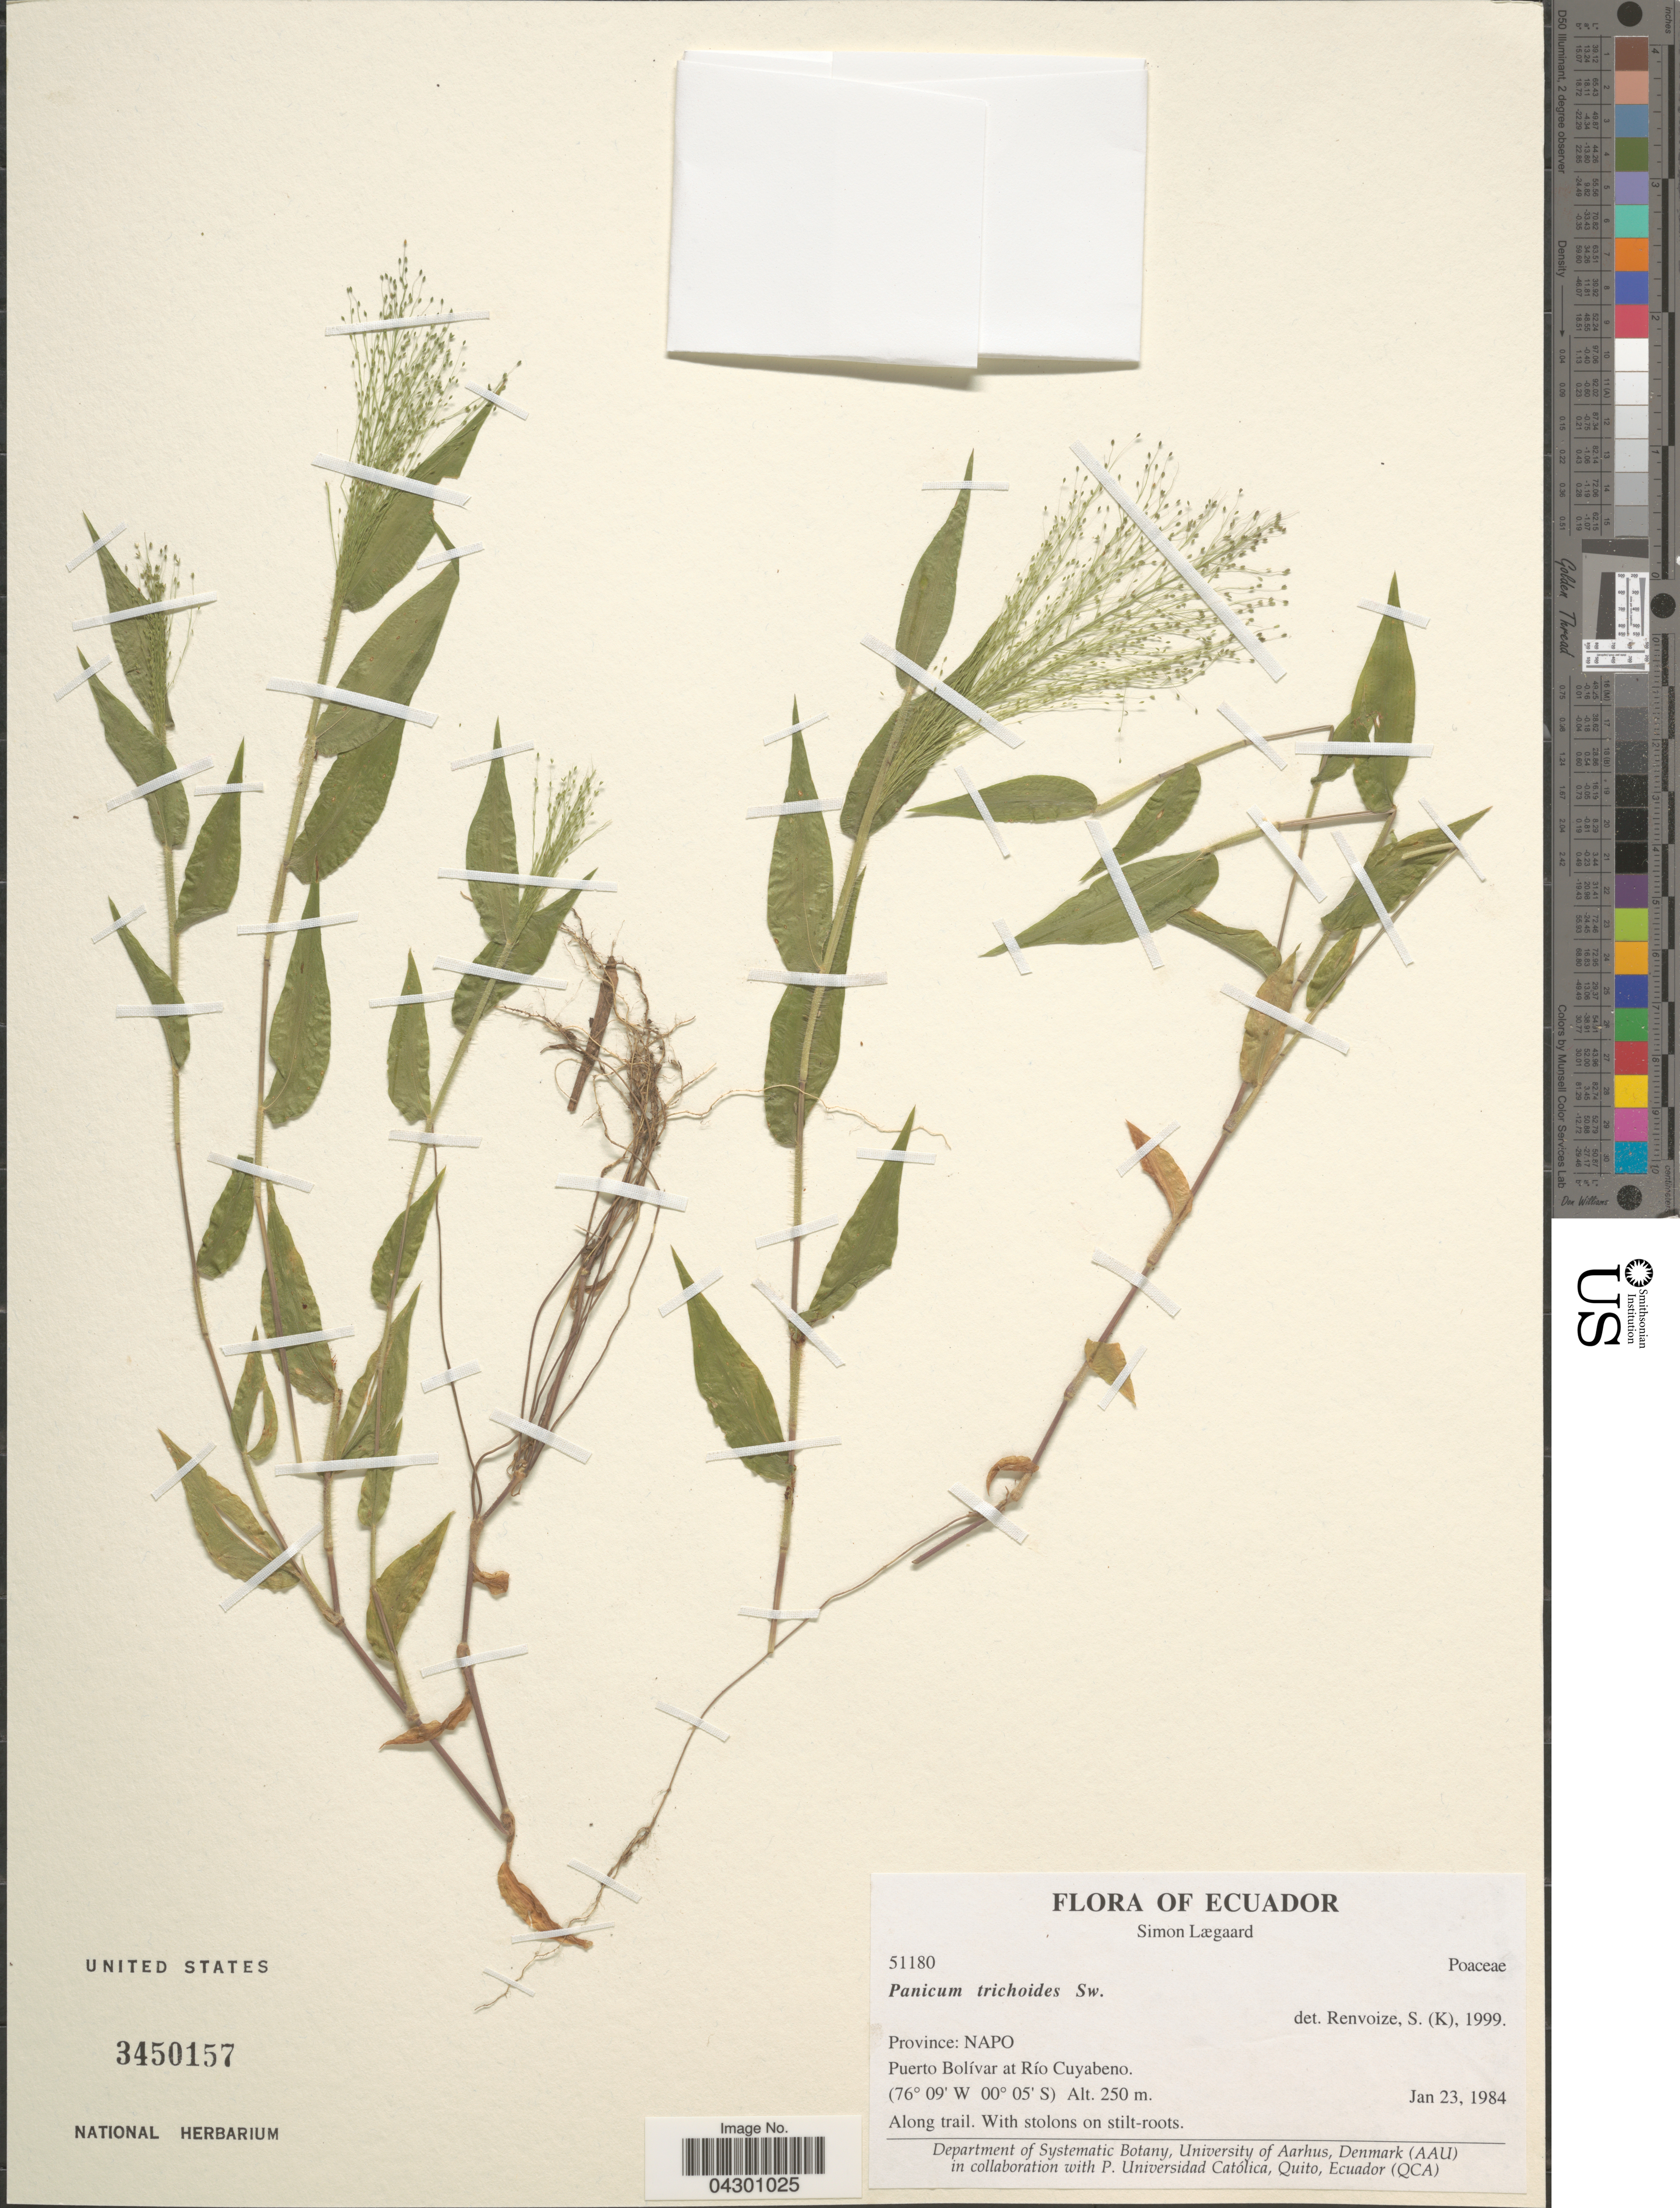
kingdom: Plantae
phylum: Tracheophyta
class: Liliopsida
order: Poales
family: Poaceae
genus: Panicum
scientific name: Panicum trichoides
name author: Sw.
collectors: S. Lægaard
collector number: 51180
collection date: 1984-01-23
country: Ecuador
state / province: Napo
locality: Puerto Bolívar at Río Cuyabeno.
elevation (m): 250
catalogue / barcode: US 3450157